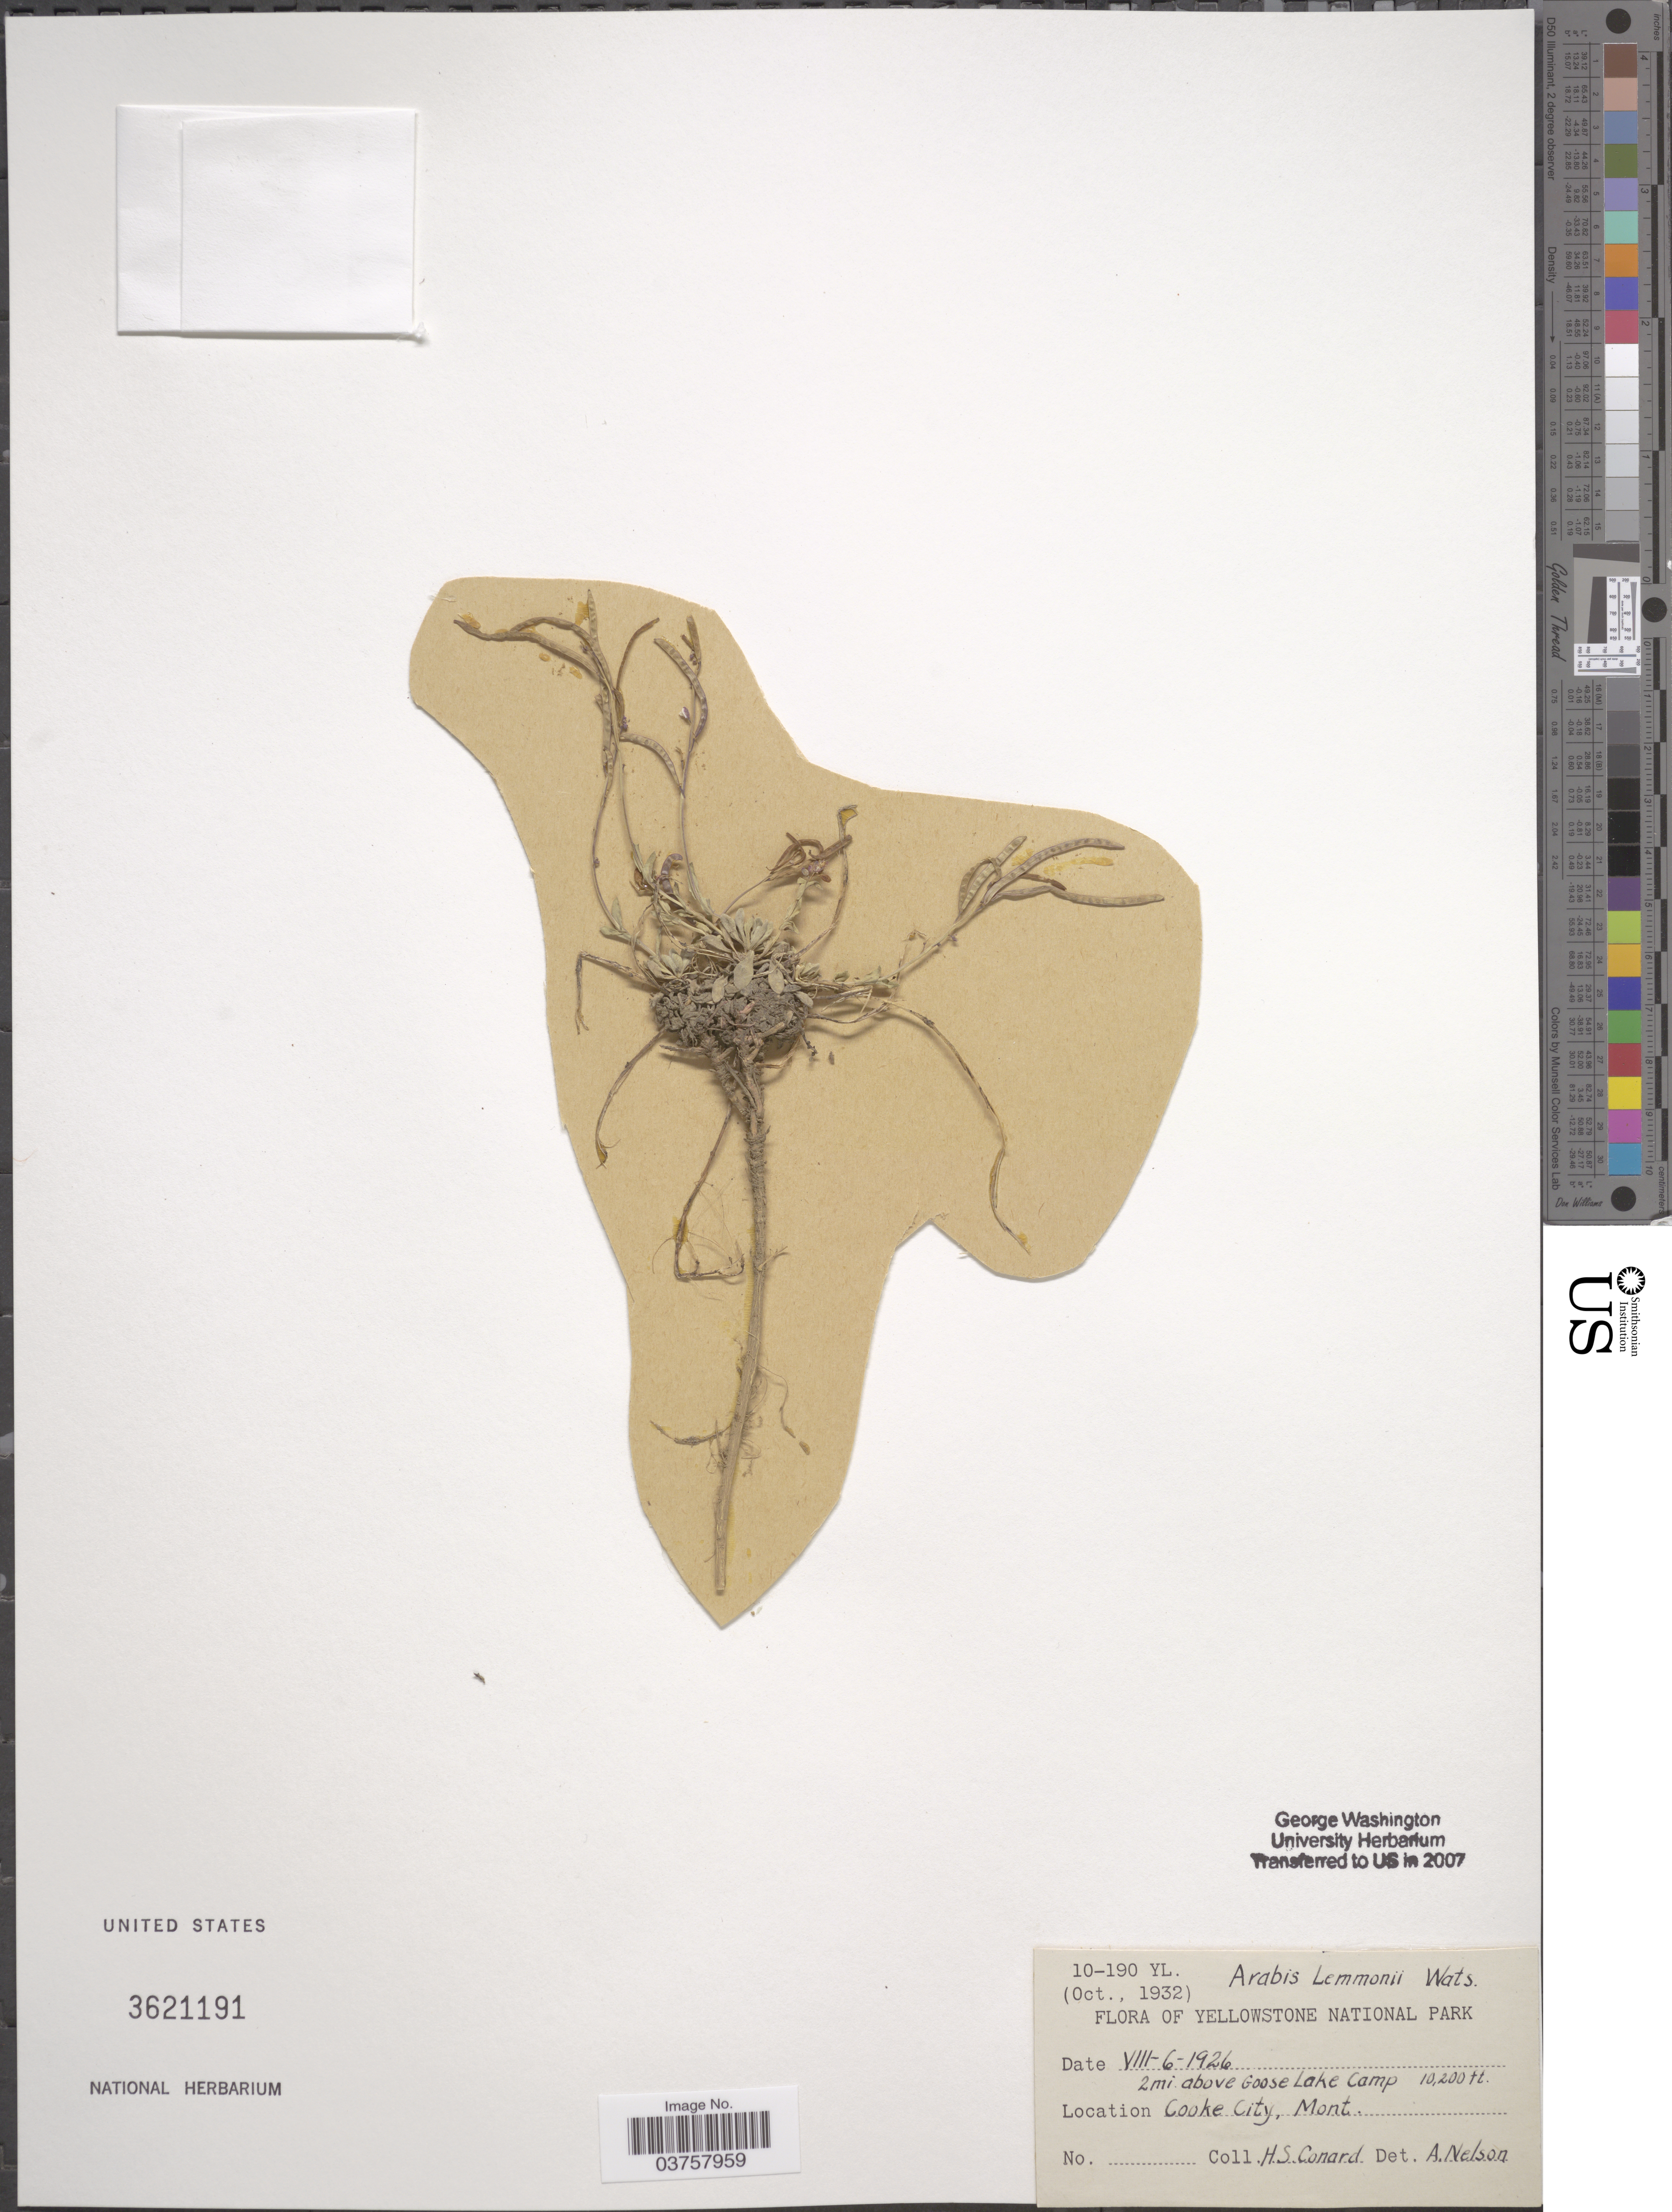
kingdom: Plantae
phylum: Tracheophyta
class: Magnoliopsida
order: Brassicales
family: Brassicaceae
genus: Arabis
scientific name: Arabis lemmonii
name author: S. Watson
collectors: H. S. Conard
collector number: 10-190 YL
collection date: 1926-08-06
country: United States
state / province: Montana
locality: Yellowstone National Park. 2 mi. above Goose Lake Camp. Cooke City.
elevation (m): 3109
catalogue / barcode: US 3621191